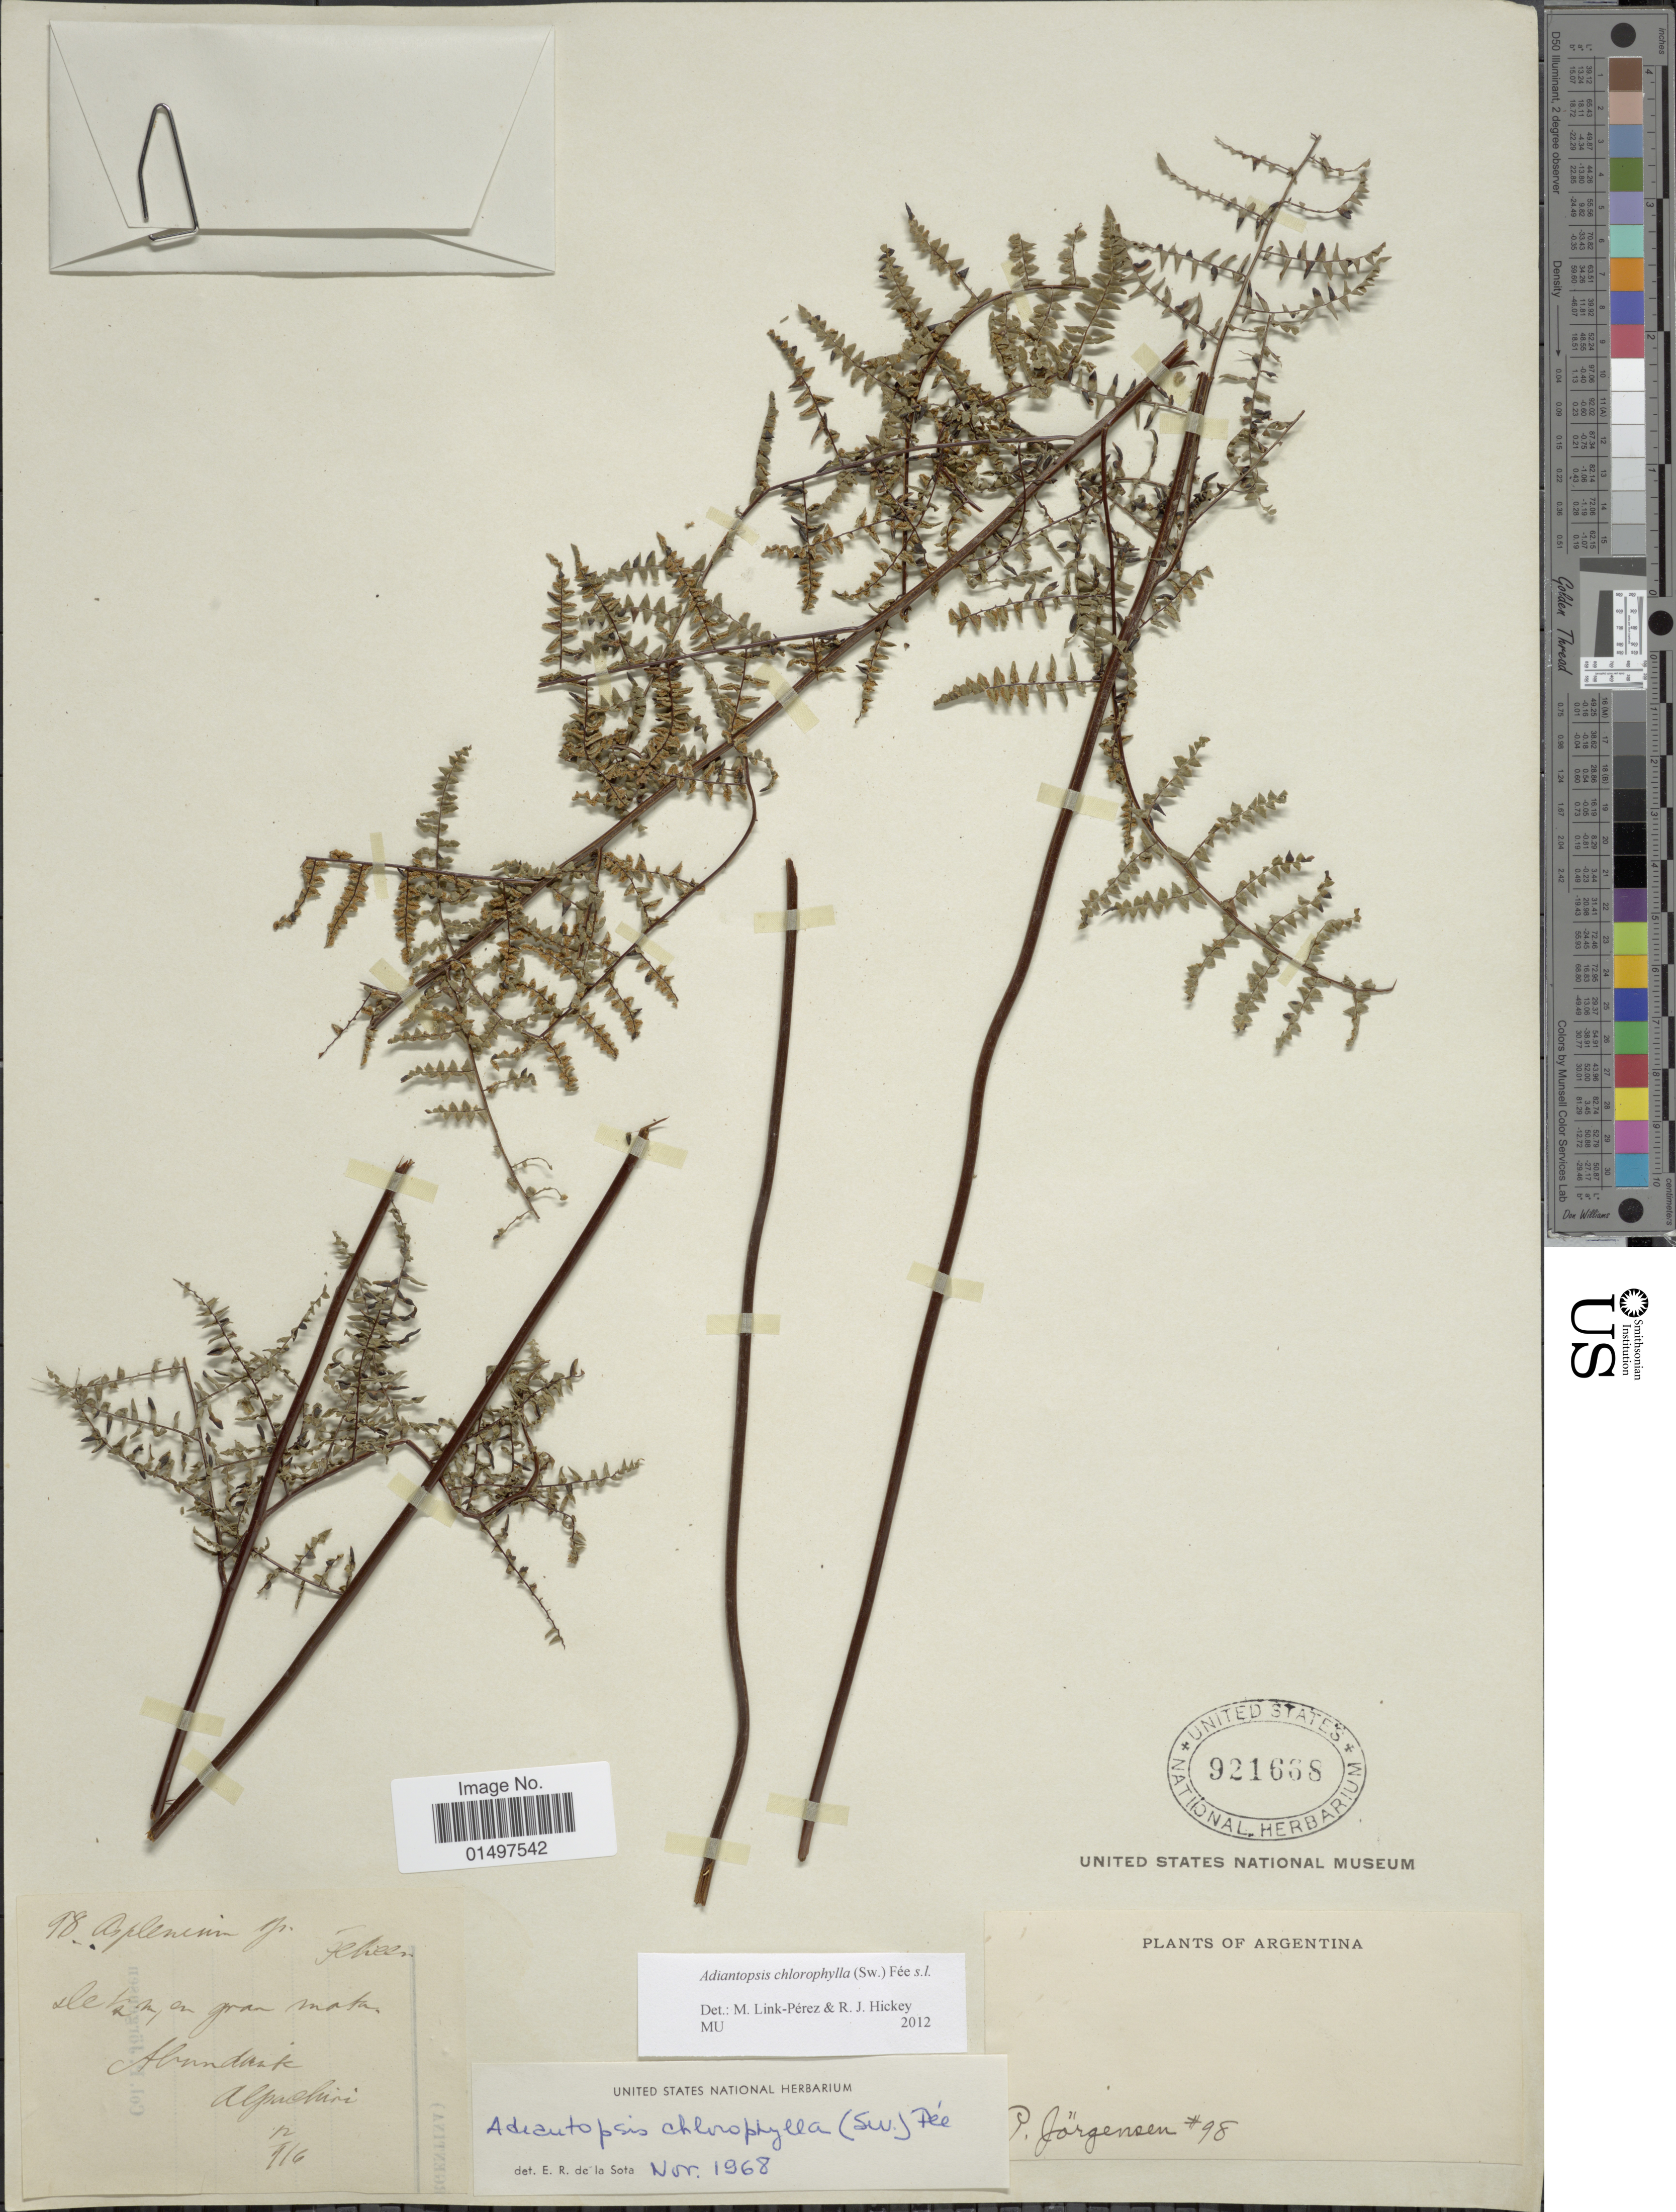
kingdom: Plantae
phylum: Tracheophyta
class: Polypodiopsida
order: Polypodiales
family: Pteridaceae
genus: Adiantopsis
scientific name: Adiantopsis chlorophylla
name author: (Sw.) Fée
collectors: P. Jörgensen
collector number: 98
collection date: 1916-12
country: Argentina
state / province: La Pampa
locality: Alpachiri.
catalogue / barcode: US 921668